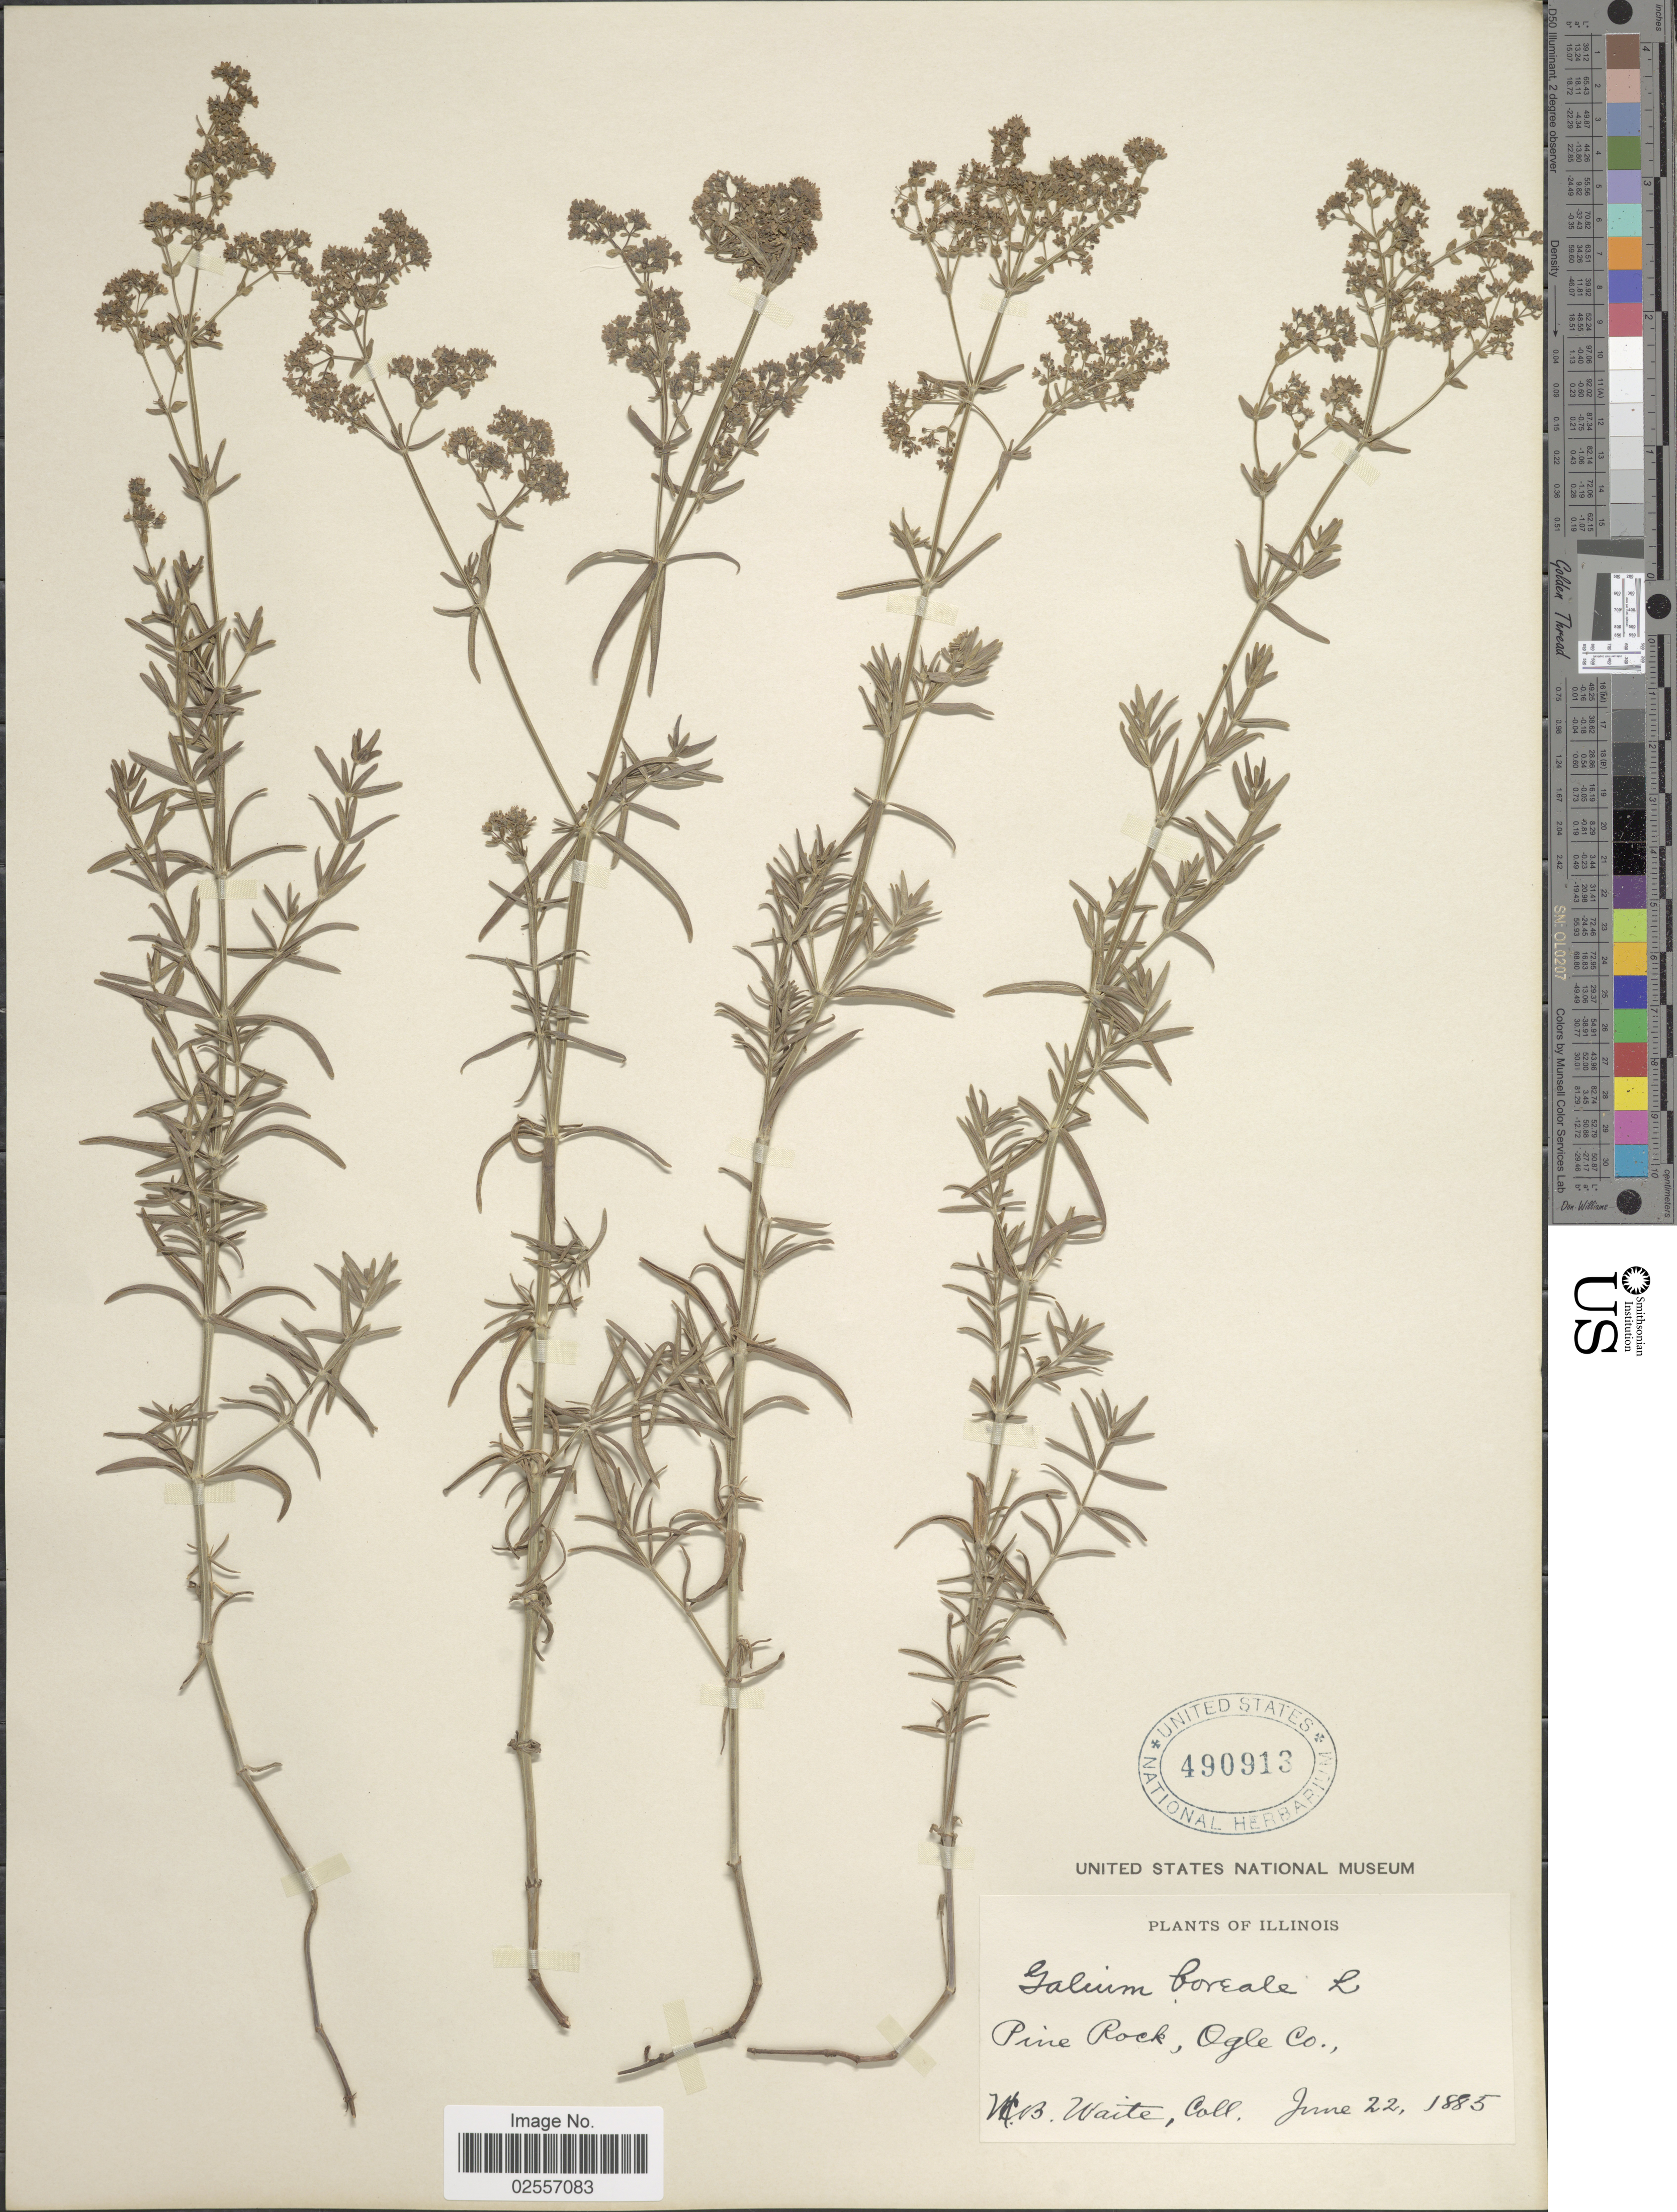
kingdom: Plantae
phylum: Tracheophyta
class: Magnoliopsida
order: Gentianales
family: Rubiaceae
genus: Galium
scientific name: Galium boreale L.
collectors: M. B. Waite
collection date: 1885-06-22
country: United States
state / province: Illinois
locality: Pine Rock, Ogle Co.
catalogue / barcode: US 490913